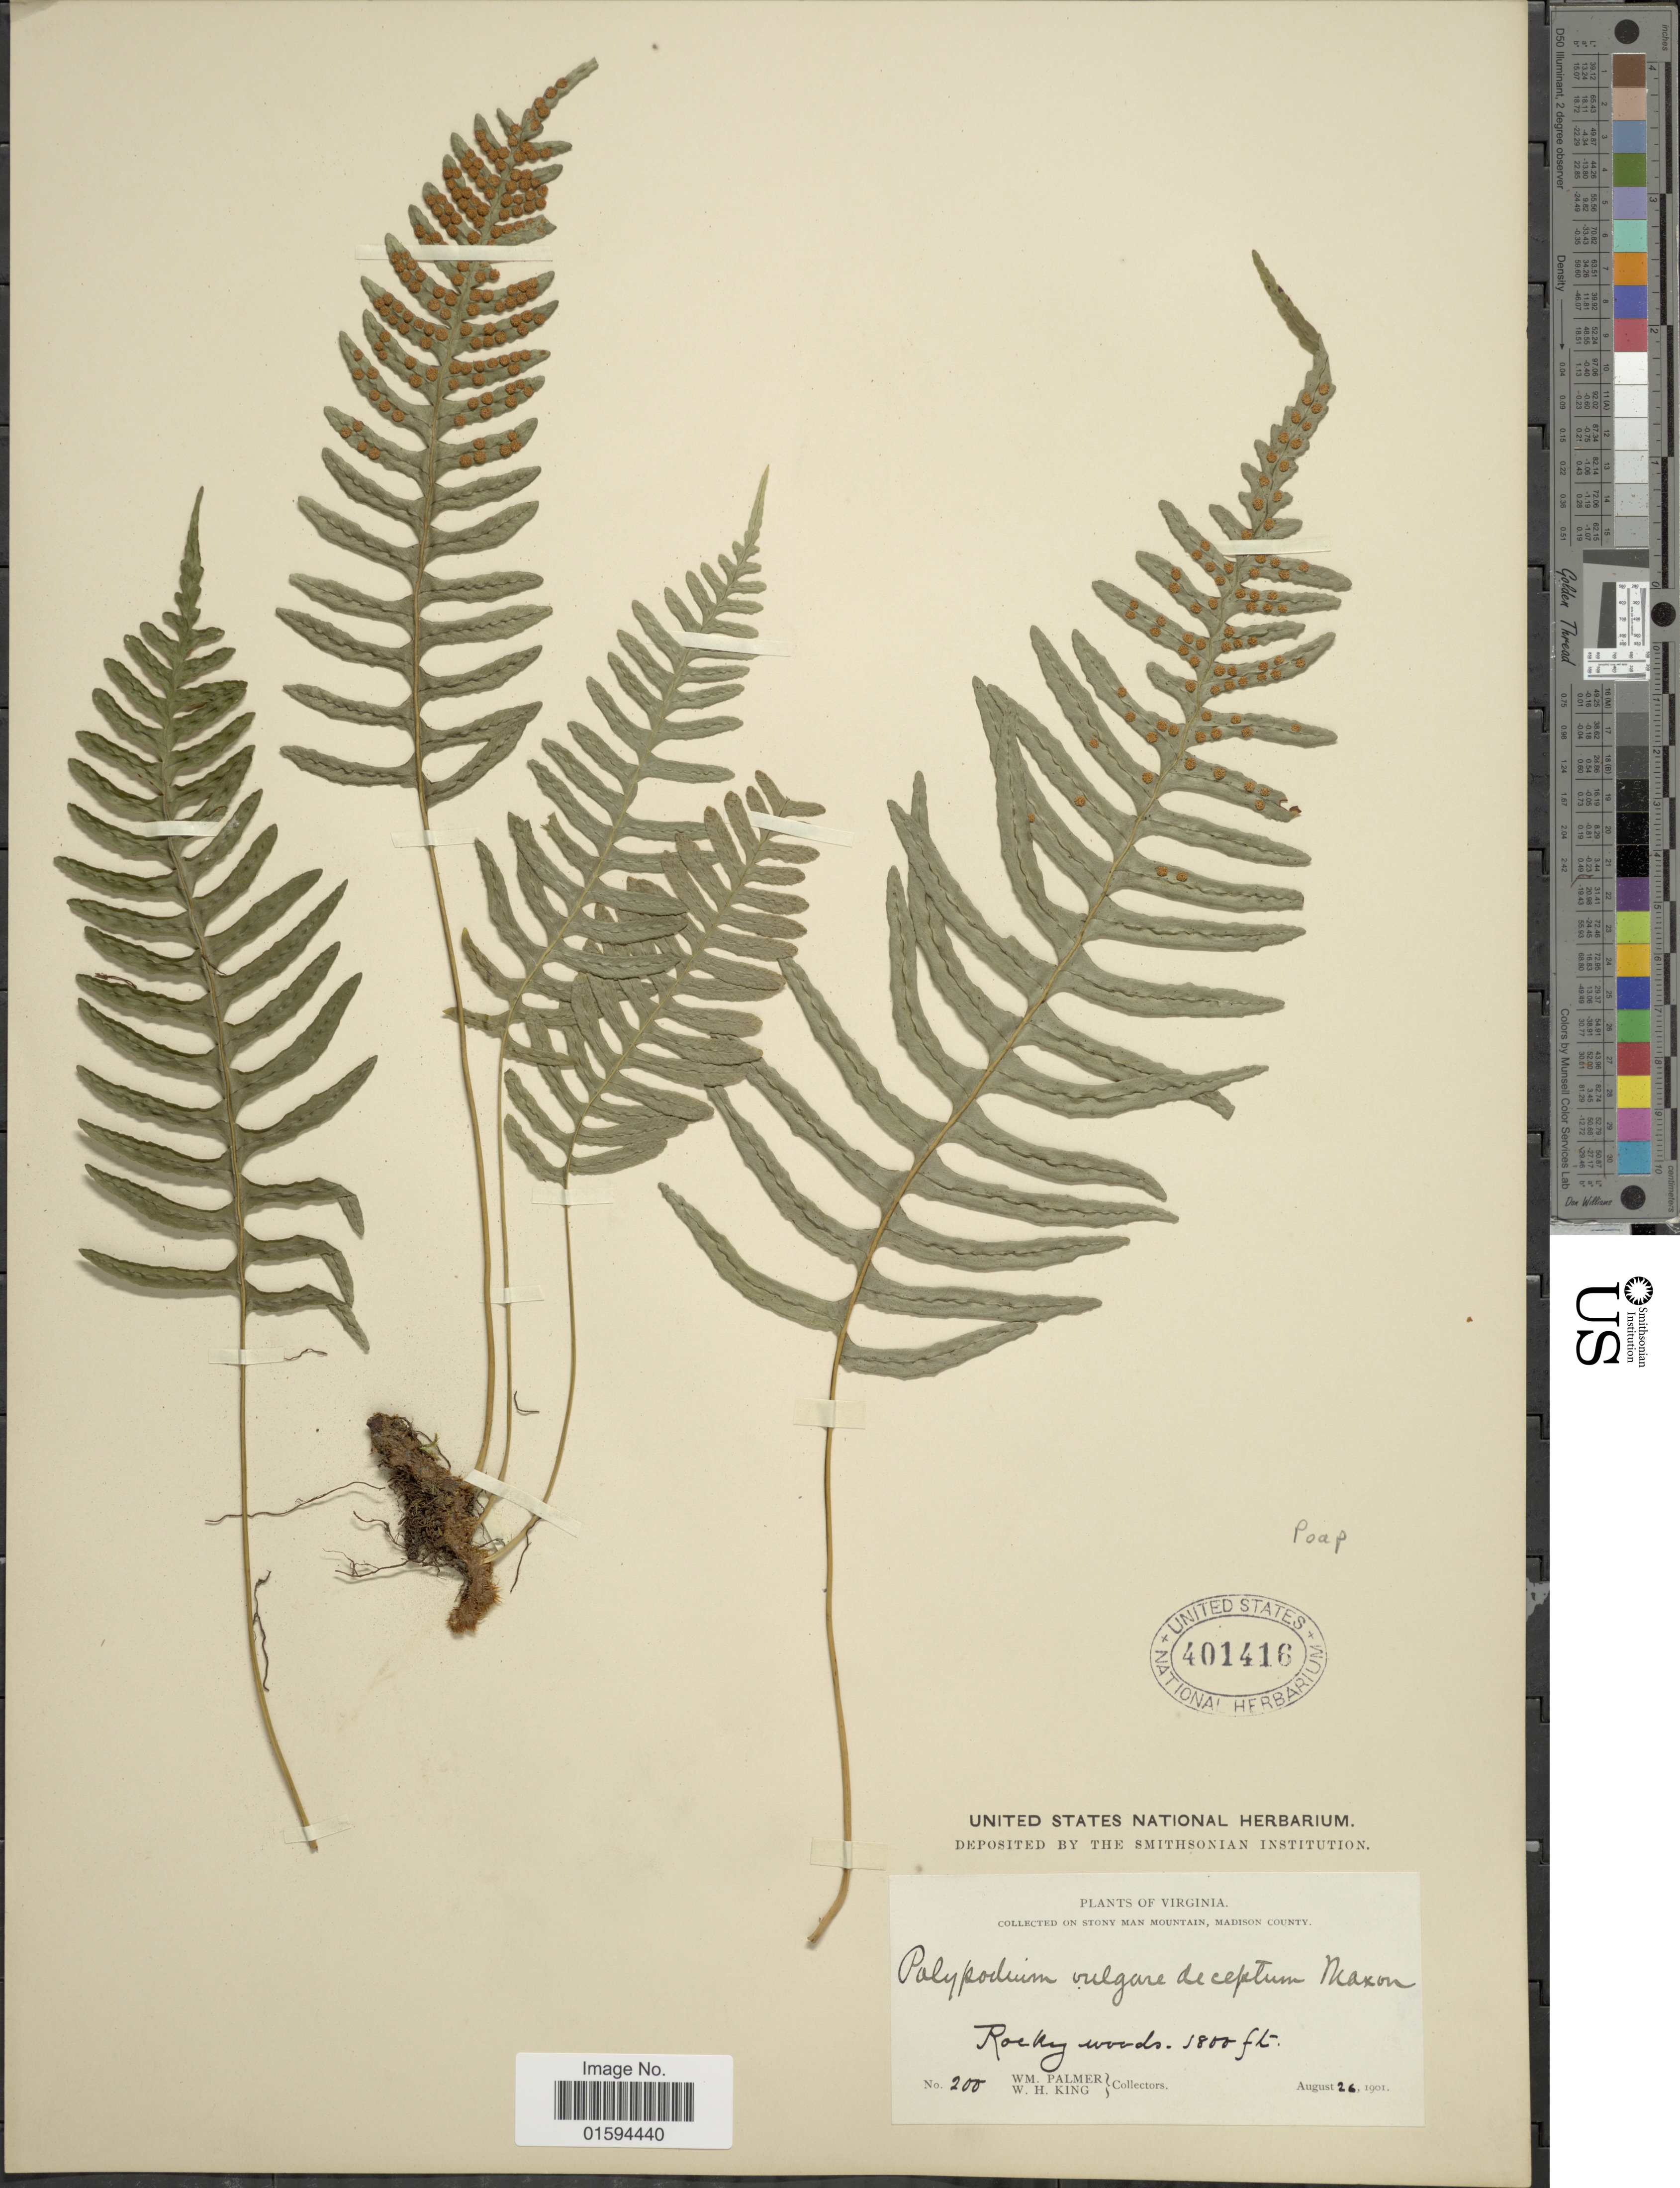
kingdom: Plantae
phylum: Tracheophyta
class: Polypodiopsida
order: Polypodiales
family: Polypodiaceae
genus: Polypodium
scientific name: Polypodium appalachianum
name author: Haufler & Windham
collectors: W. Palmer & W. H. King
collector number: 200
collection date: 1901-08-26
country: United States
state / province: Virginia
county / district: Madison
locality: Stony Man Mountain, Madison County.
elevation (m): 549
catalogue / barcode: US 401416